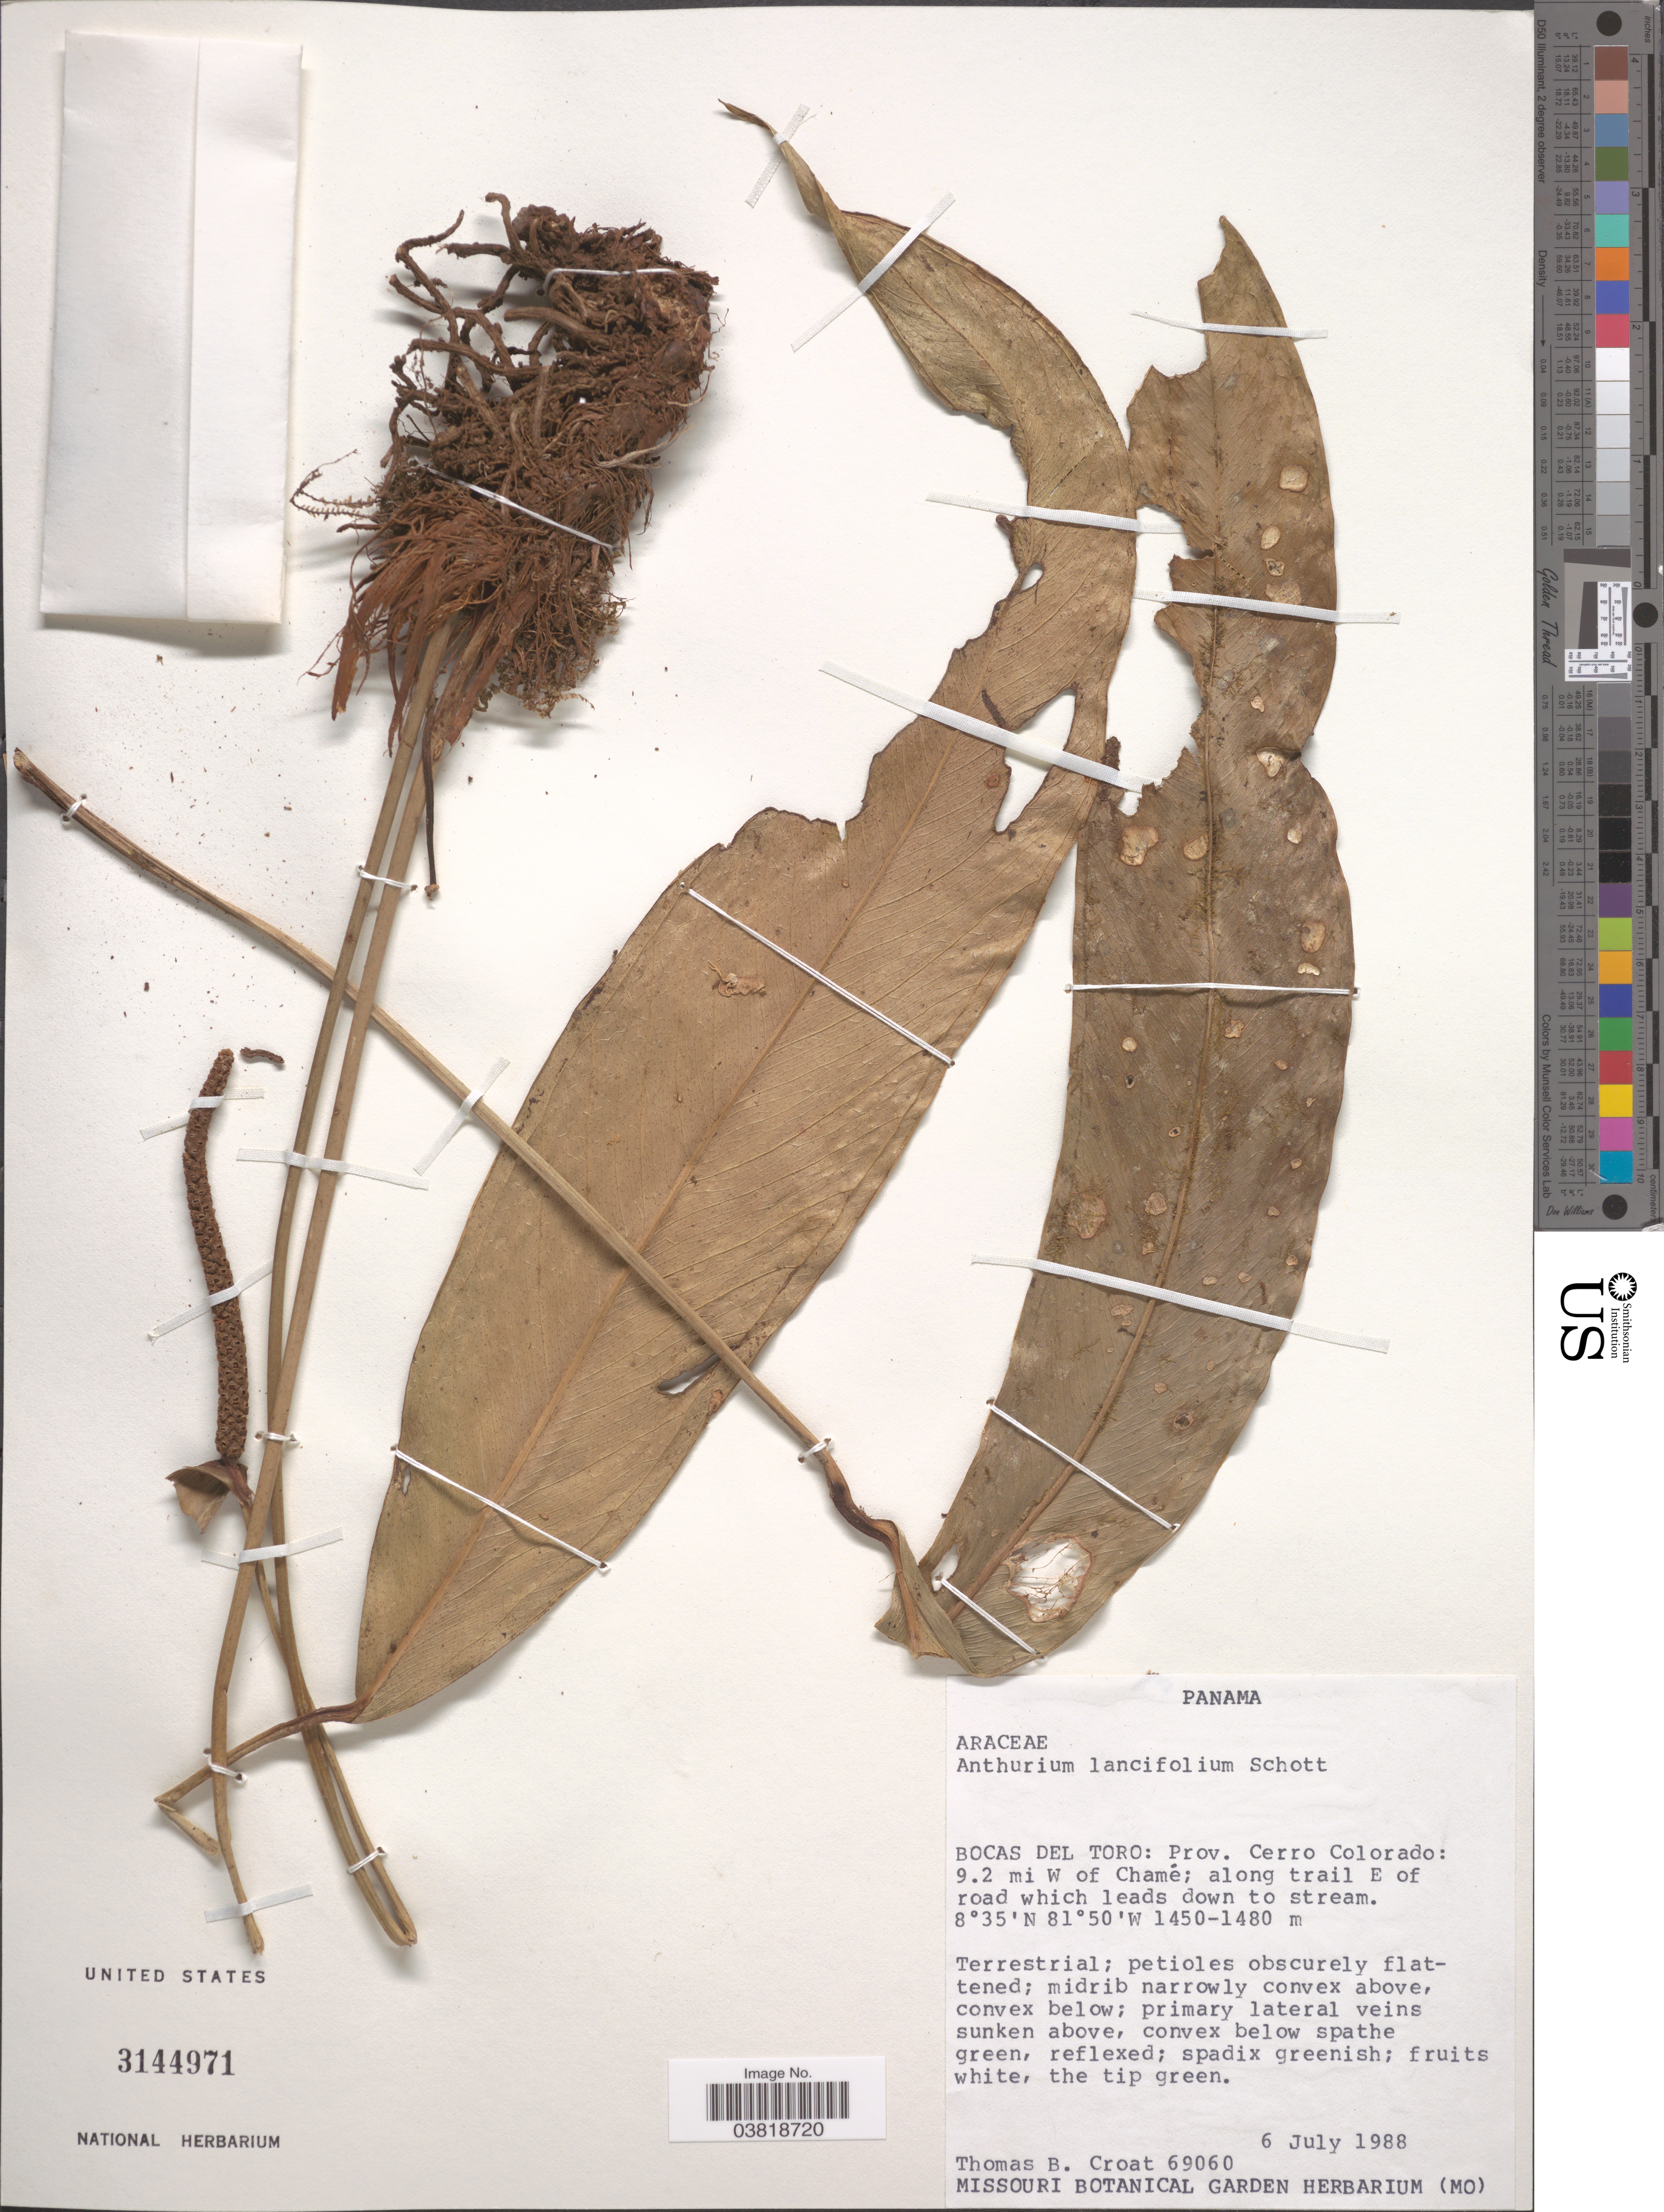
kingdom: Plantae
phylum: Tracheophyta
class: Liliopsida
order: Alismatales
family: Araceae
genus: Anthurium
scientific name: Anthurium lancifolium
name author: Schott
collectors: T. B. Croat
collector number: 69060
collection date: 1988-07-06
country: Panama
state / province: Bocas del Toro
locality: Prov. Cerro Colorado: 9.2 mi W of Chamé; along trail E of road which leads down to stream.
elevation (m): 1450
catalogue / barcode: US 3144971